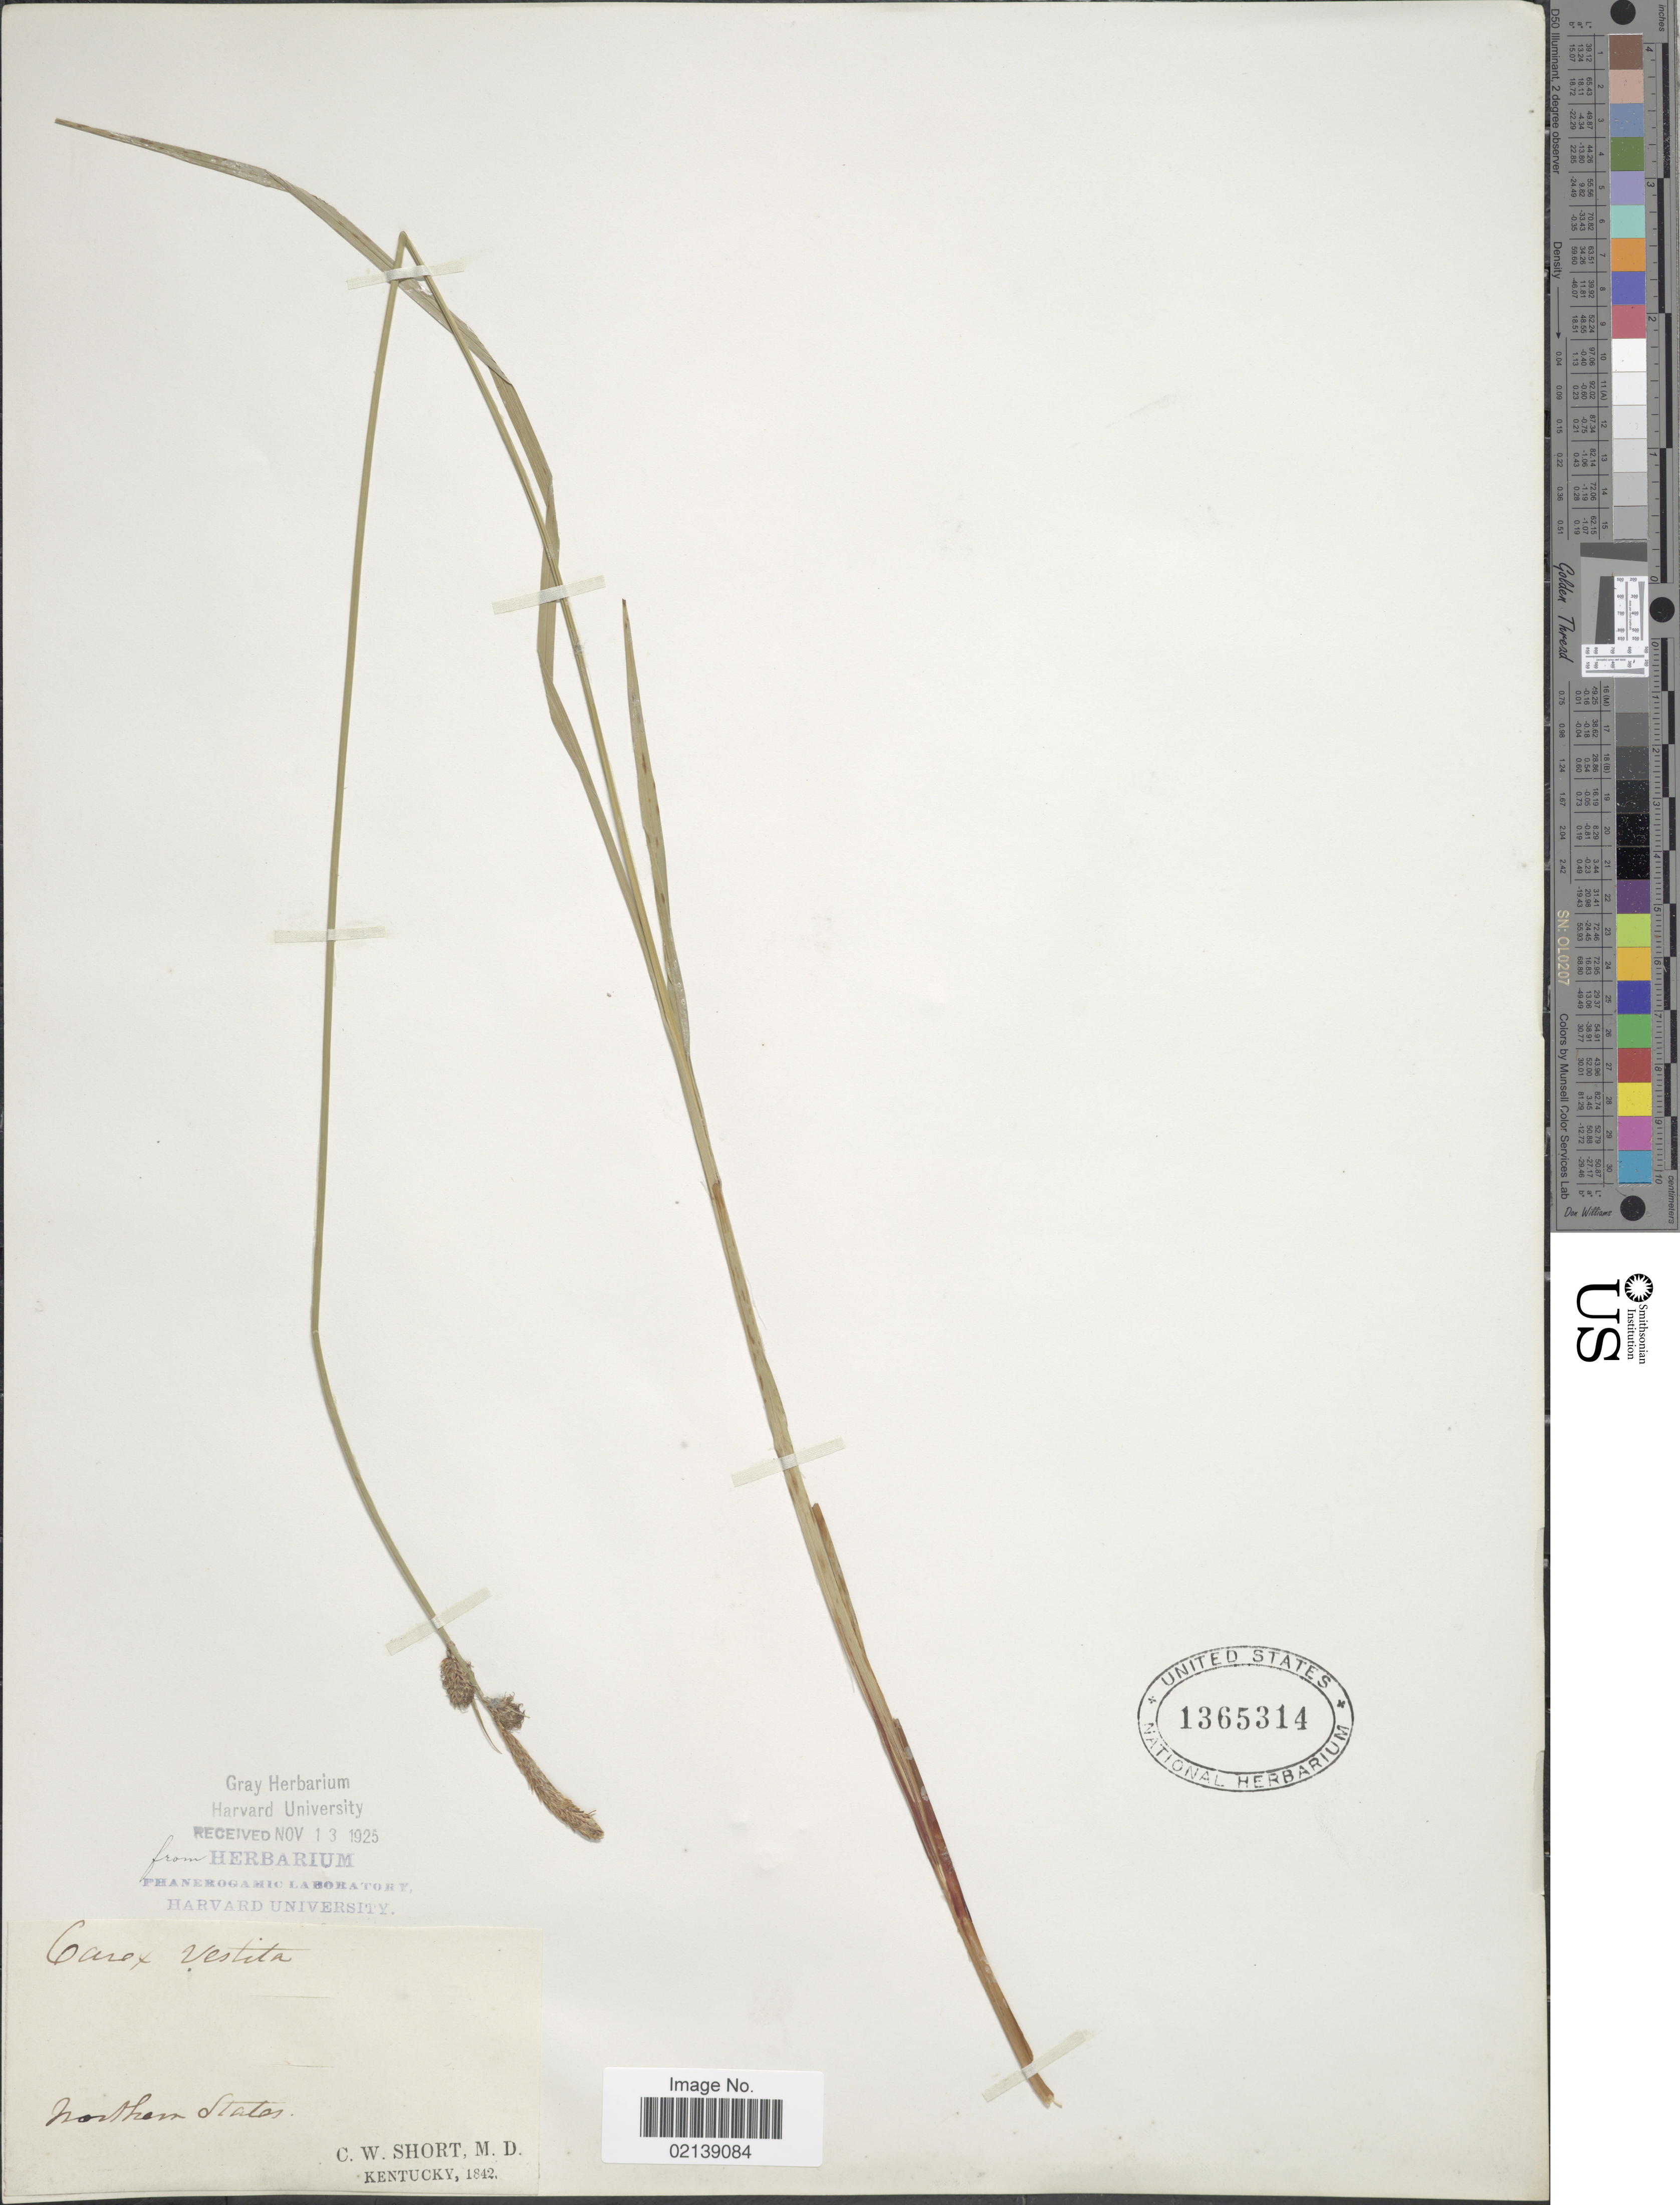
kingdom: Plantae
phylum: Tracheophyta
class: Liliopsida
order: Poales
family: Cyperaceae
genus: Carex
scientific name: Carex vestita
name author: Willd.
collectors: C. W. Short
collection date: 1842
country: United States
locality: Northern States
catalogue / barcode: US 1365314